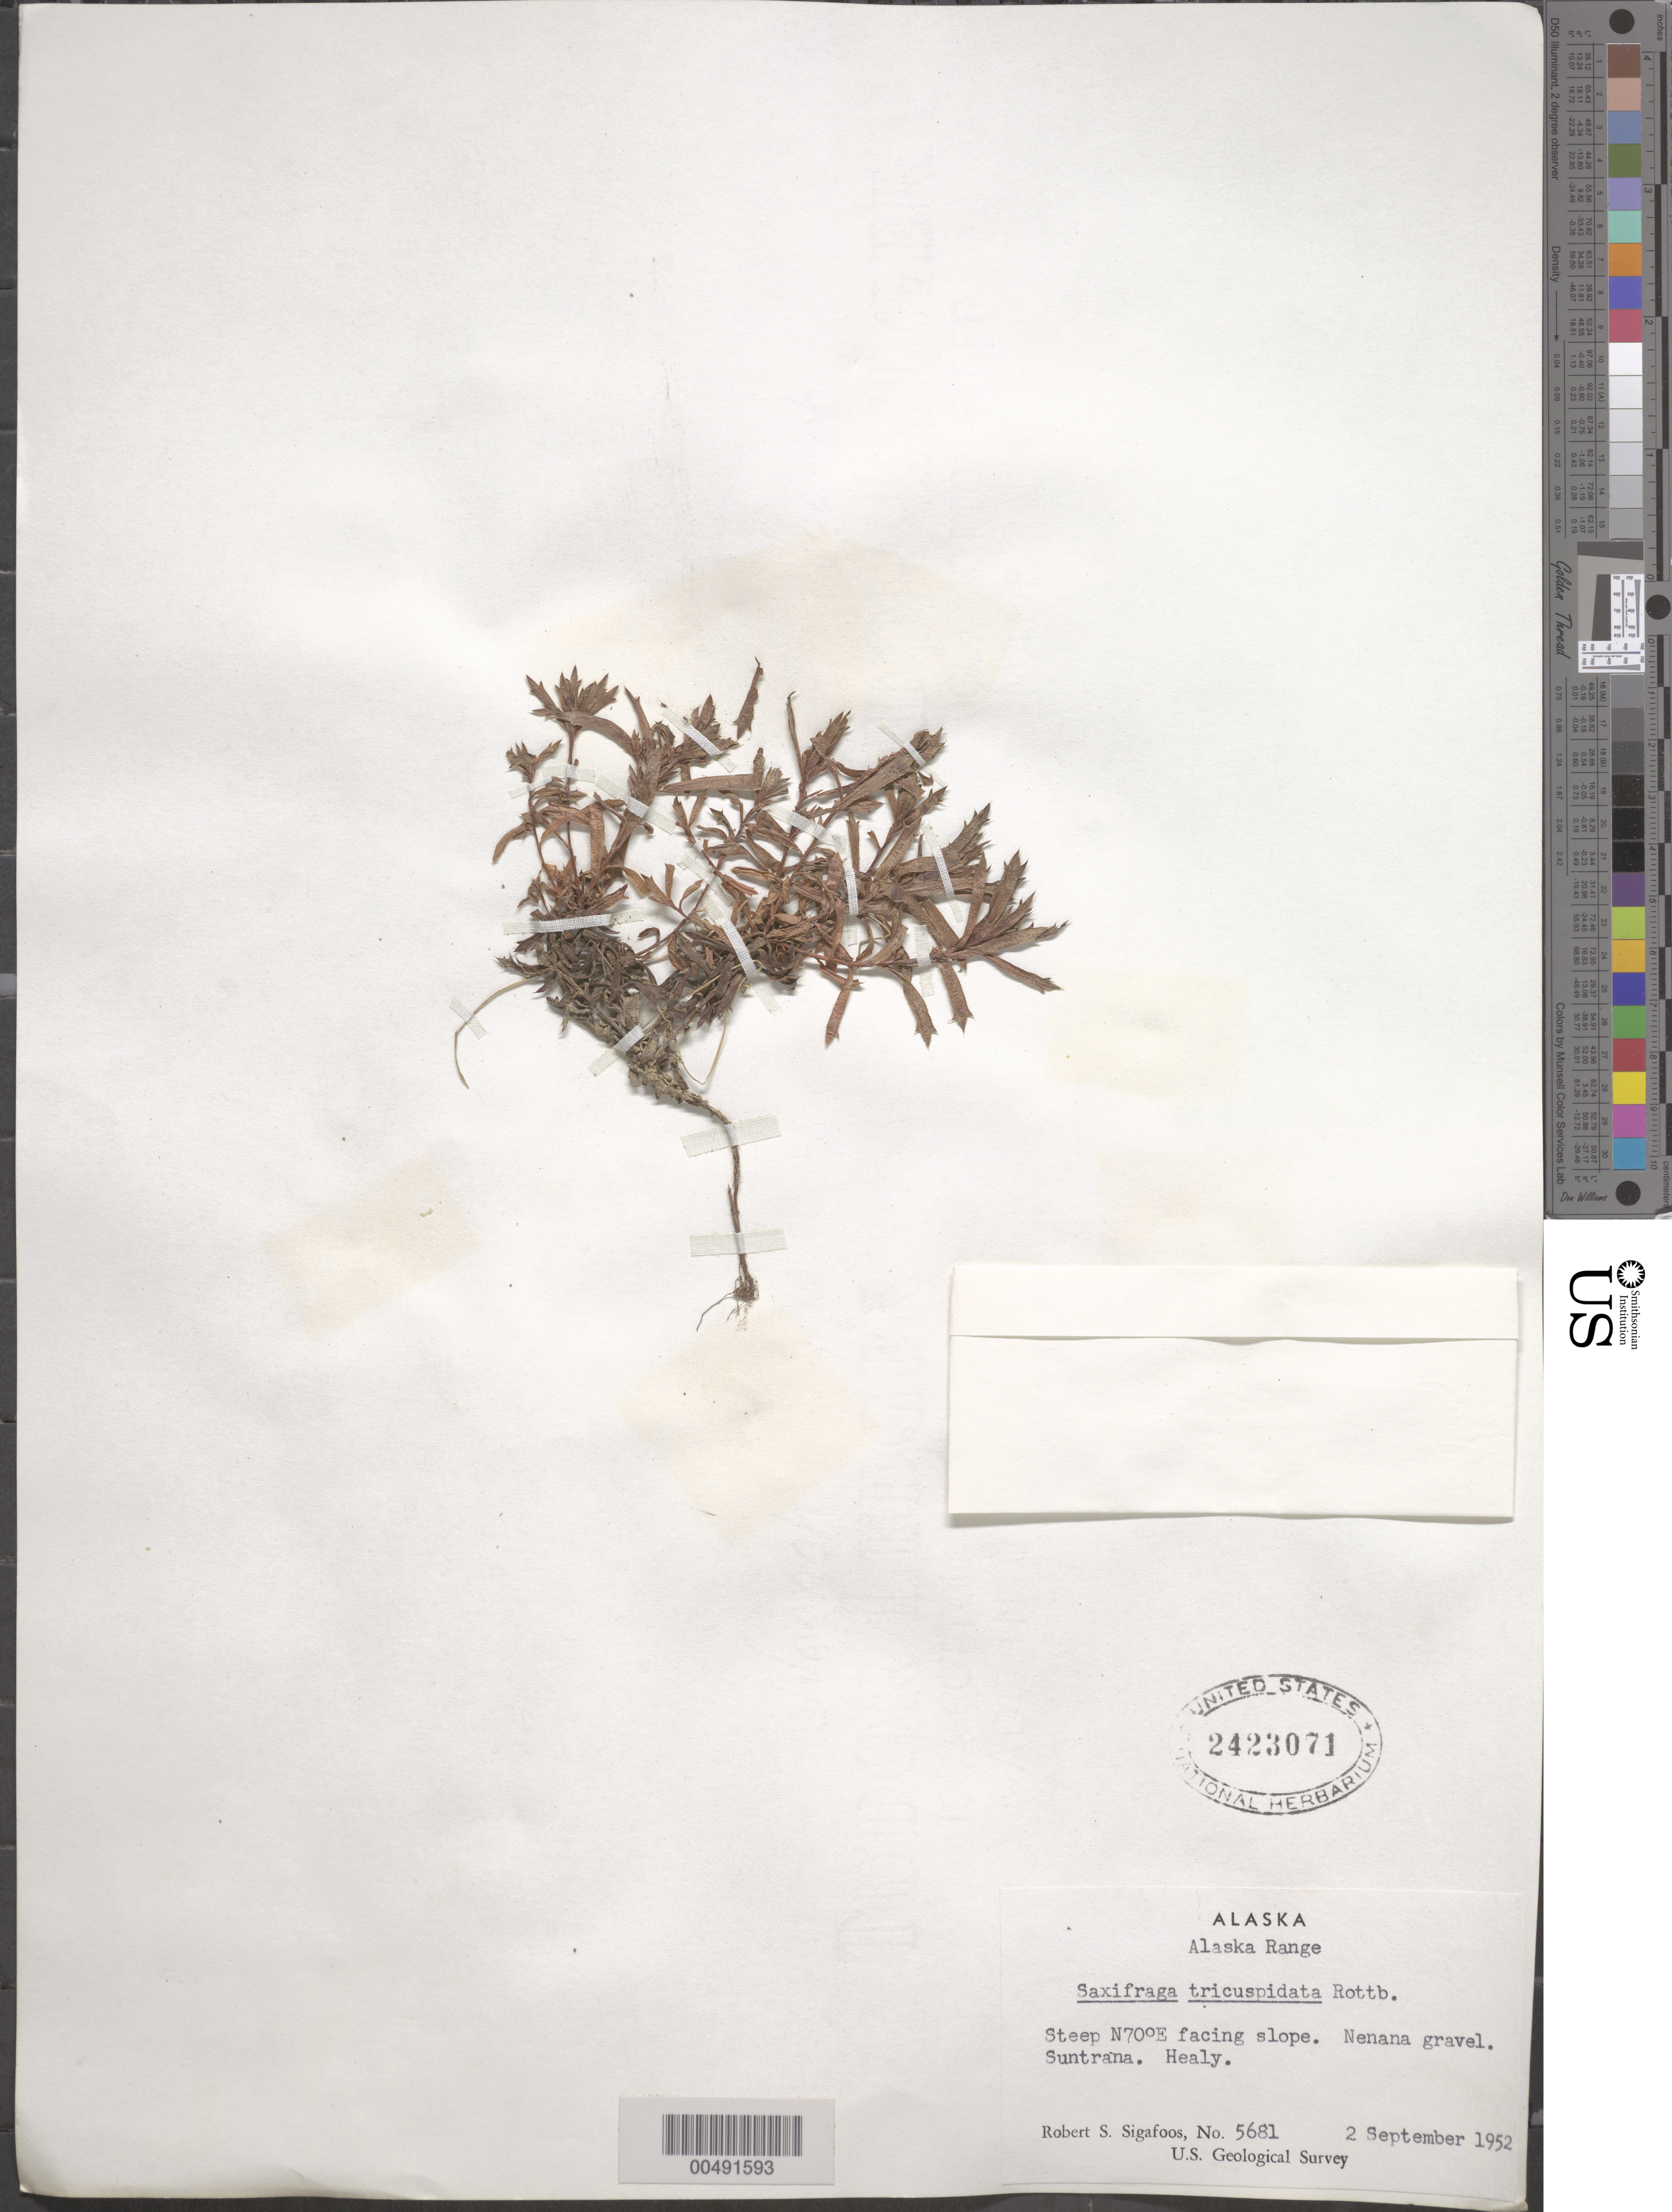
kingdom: Plantae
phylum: Tracheophyta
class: Magnoliopsida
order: Saxifragales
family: Saxifragaceae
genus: Saxifraga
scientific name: Saxifraga tricuspidata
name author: Rottb.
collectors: R. Sigafoos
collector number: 5681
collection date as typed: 02 Sep 1952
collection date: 1952-09-02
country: United States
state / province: Alaska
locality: Alaska Range, Healy, Nenana gravel, Suntrana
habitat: Steep N70°E facing slope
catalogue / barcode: US 2423071